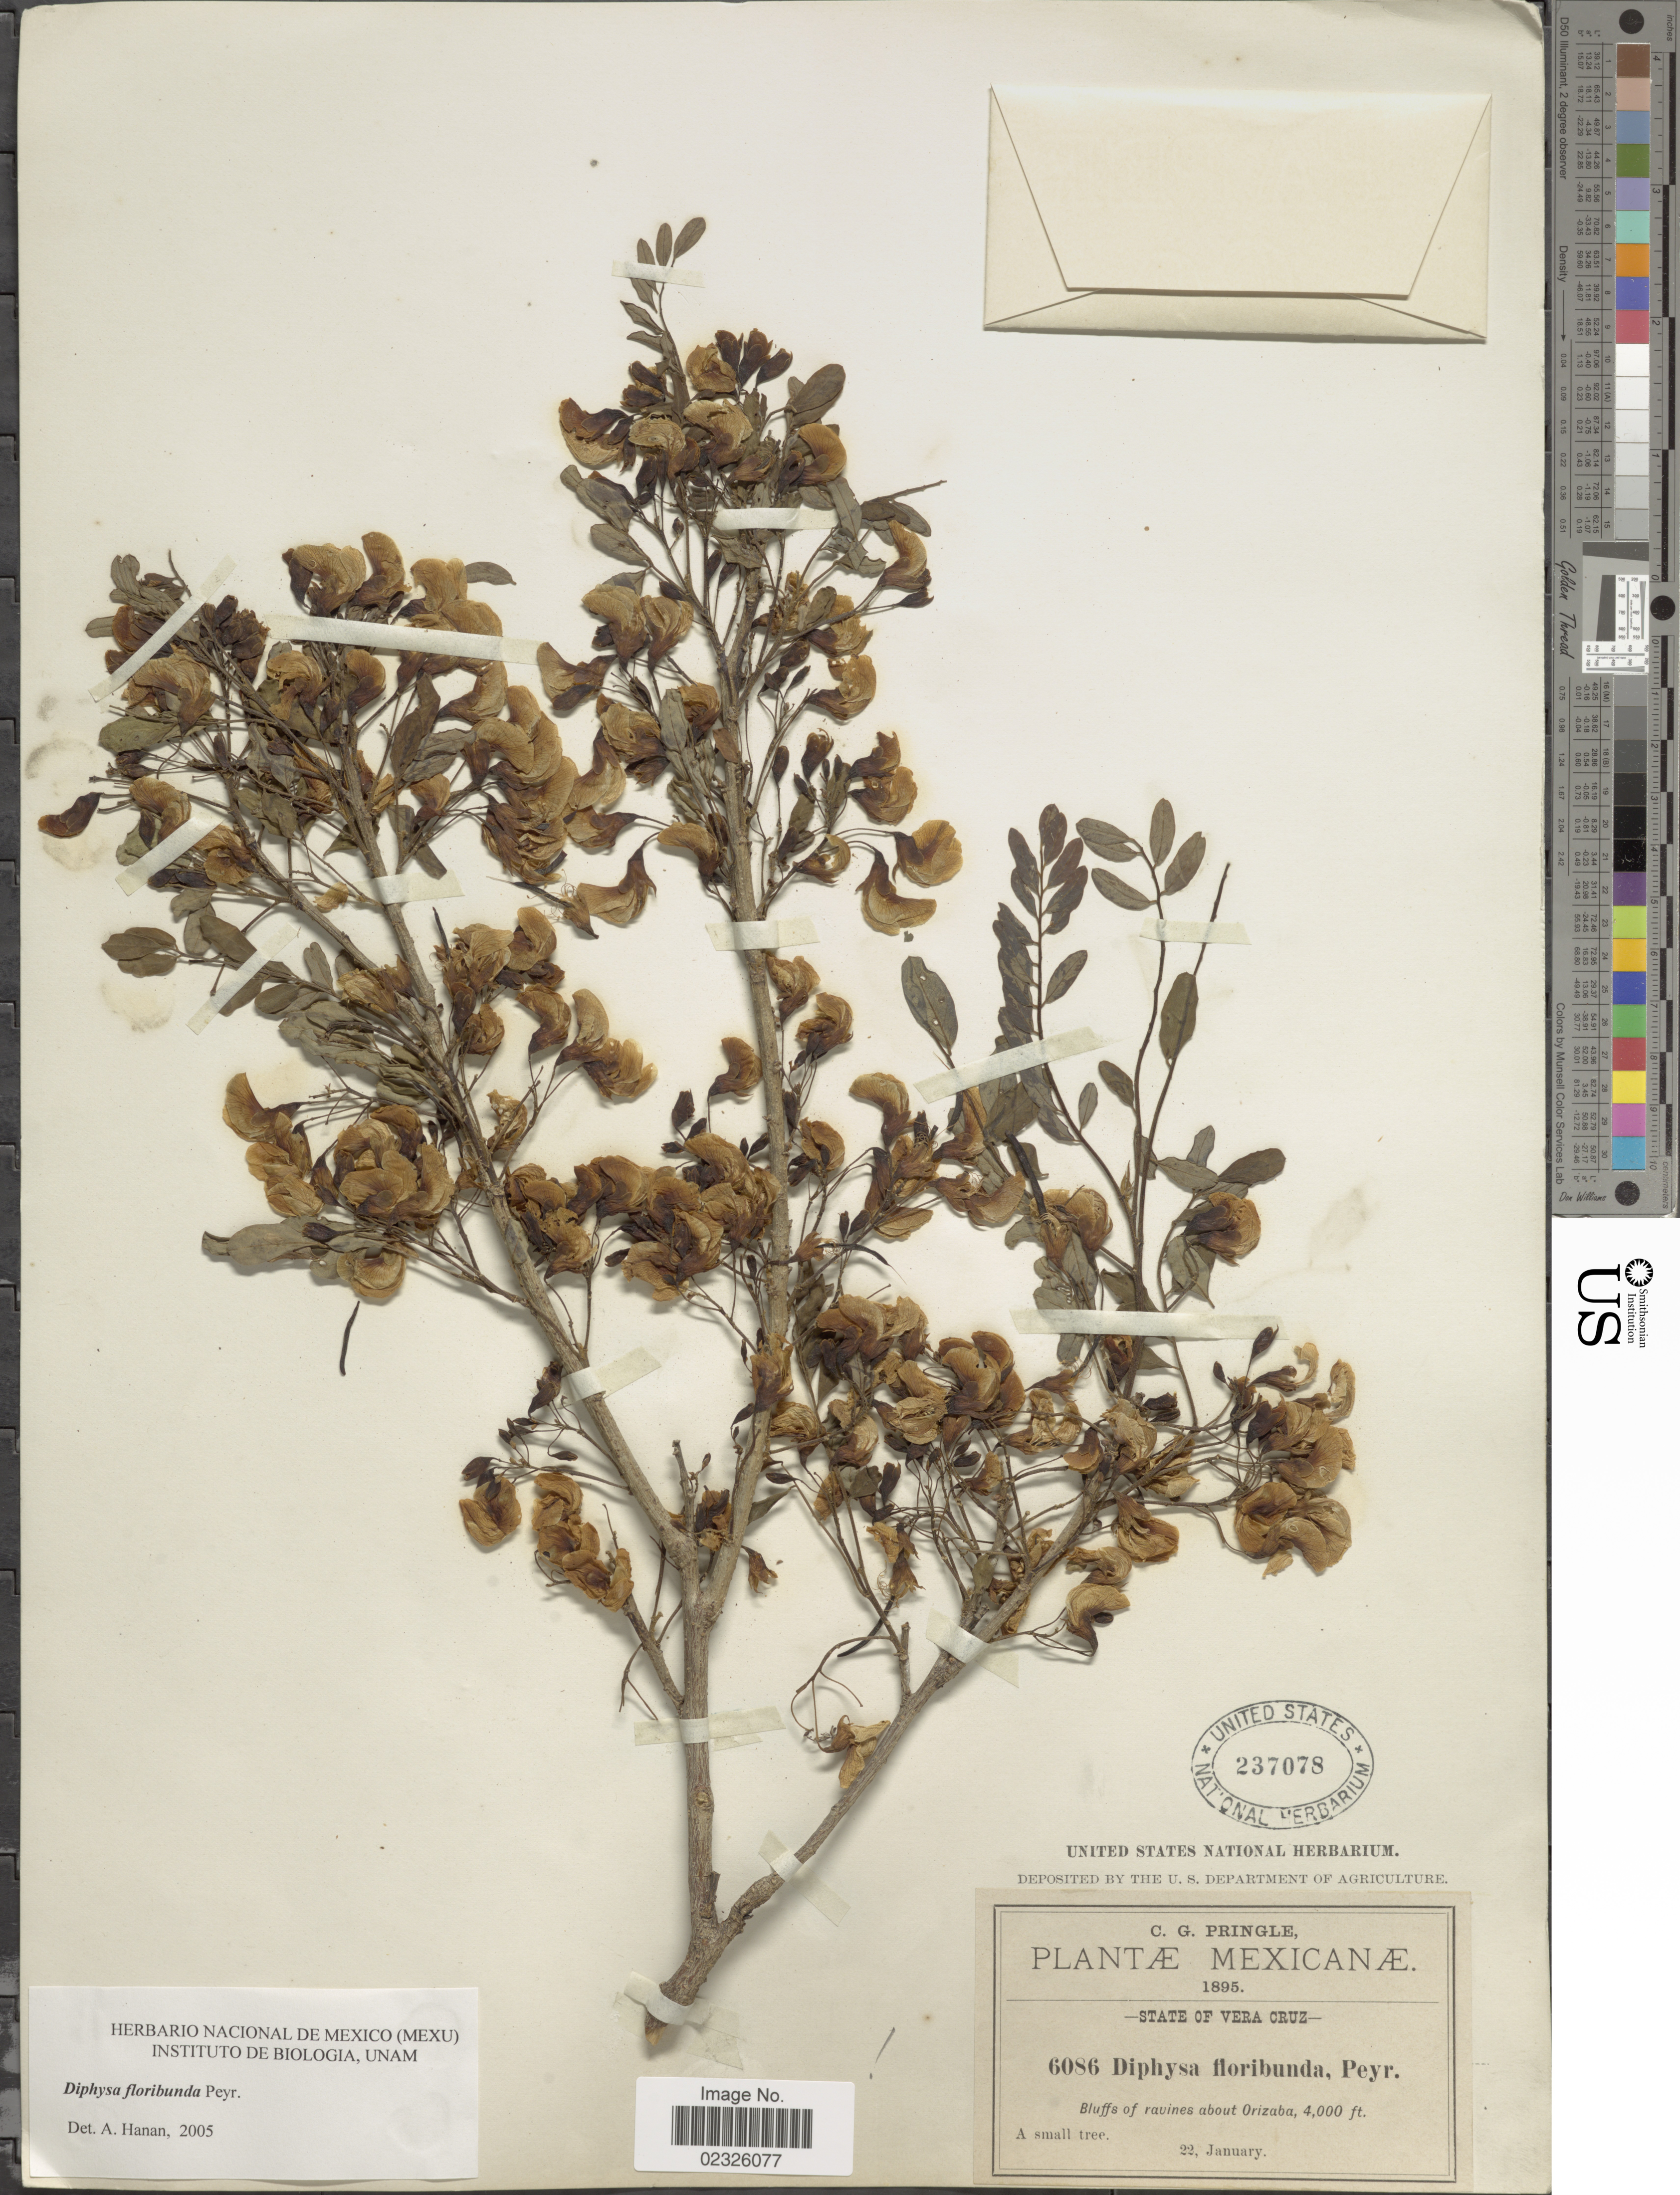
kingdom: Plantae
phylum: Tracheophyta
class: Magnoliopsida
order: Fabales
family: Fabaceae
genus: Diphysa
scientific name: Diphysa floribunda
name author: Peyr.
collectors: C. G. Pringle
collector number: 6086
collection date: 1895-01-22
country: Mexico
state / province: Veracruz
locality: State of Vera Cruz, Bluffs of ravines about Orizaba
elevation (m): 1219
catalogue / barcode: US 237078